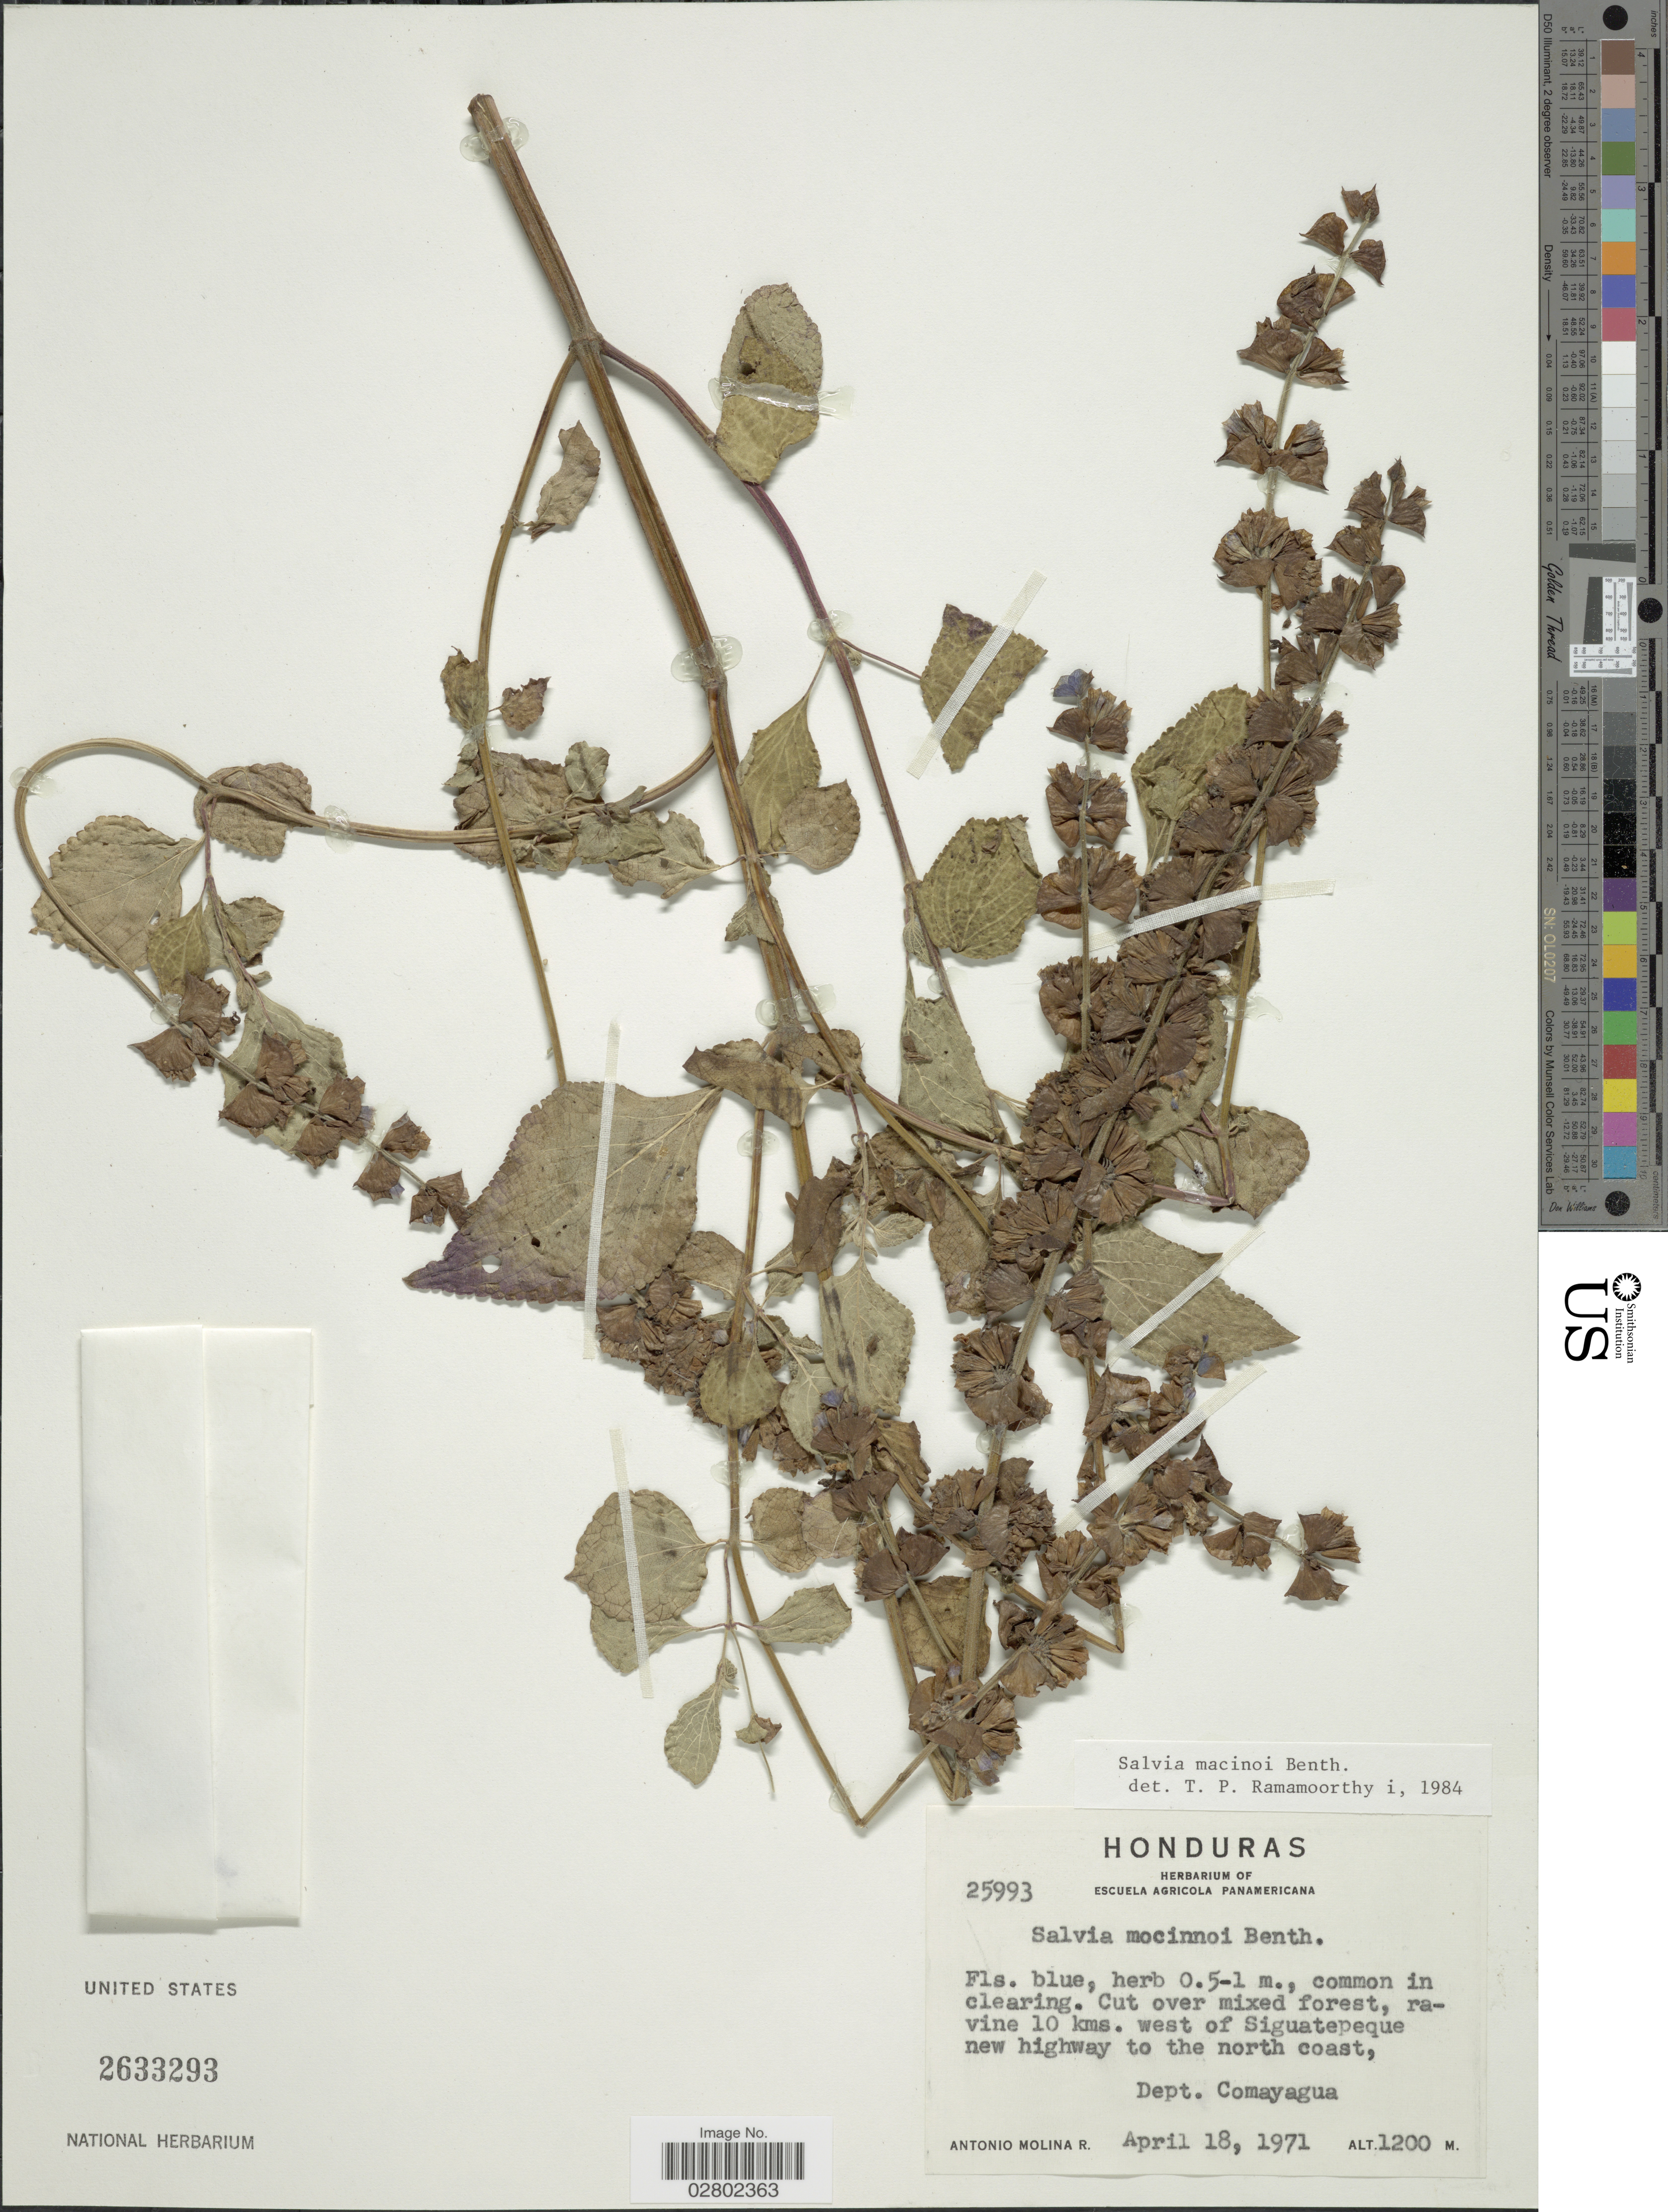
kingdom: Plantae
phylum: Tracheophyta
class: Magnoliopsida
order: Lamiales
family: Lamiaceae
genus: Salvia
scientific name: Salvia mocinoi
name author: Benth.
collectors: A. Molina R.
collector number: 25993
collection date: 1971-04-18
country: Honduras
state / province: Comayagua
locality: Cut over mixed forest, ravine 10 kms. west of Siguatepeque new highway to the north coast, Dept. Comayagua.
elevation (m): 1200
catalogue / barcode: US 2633293